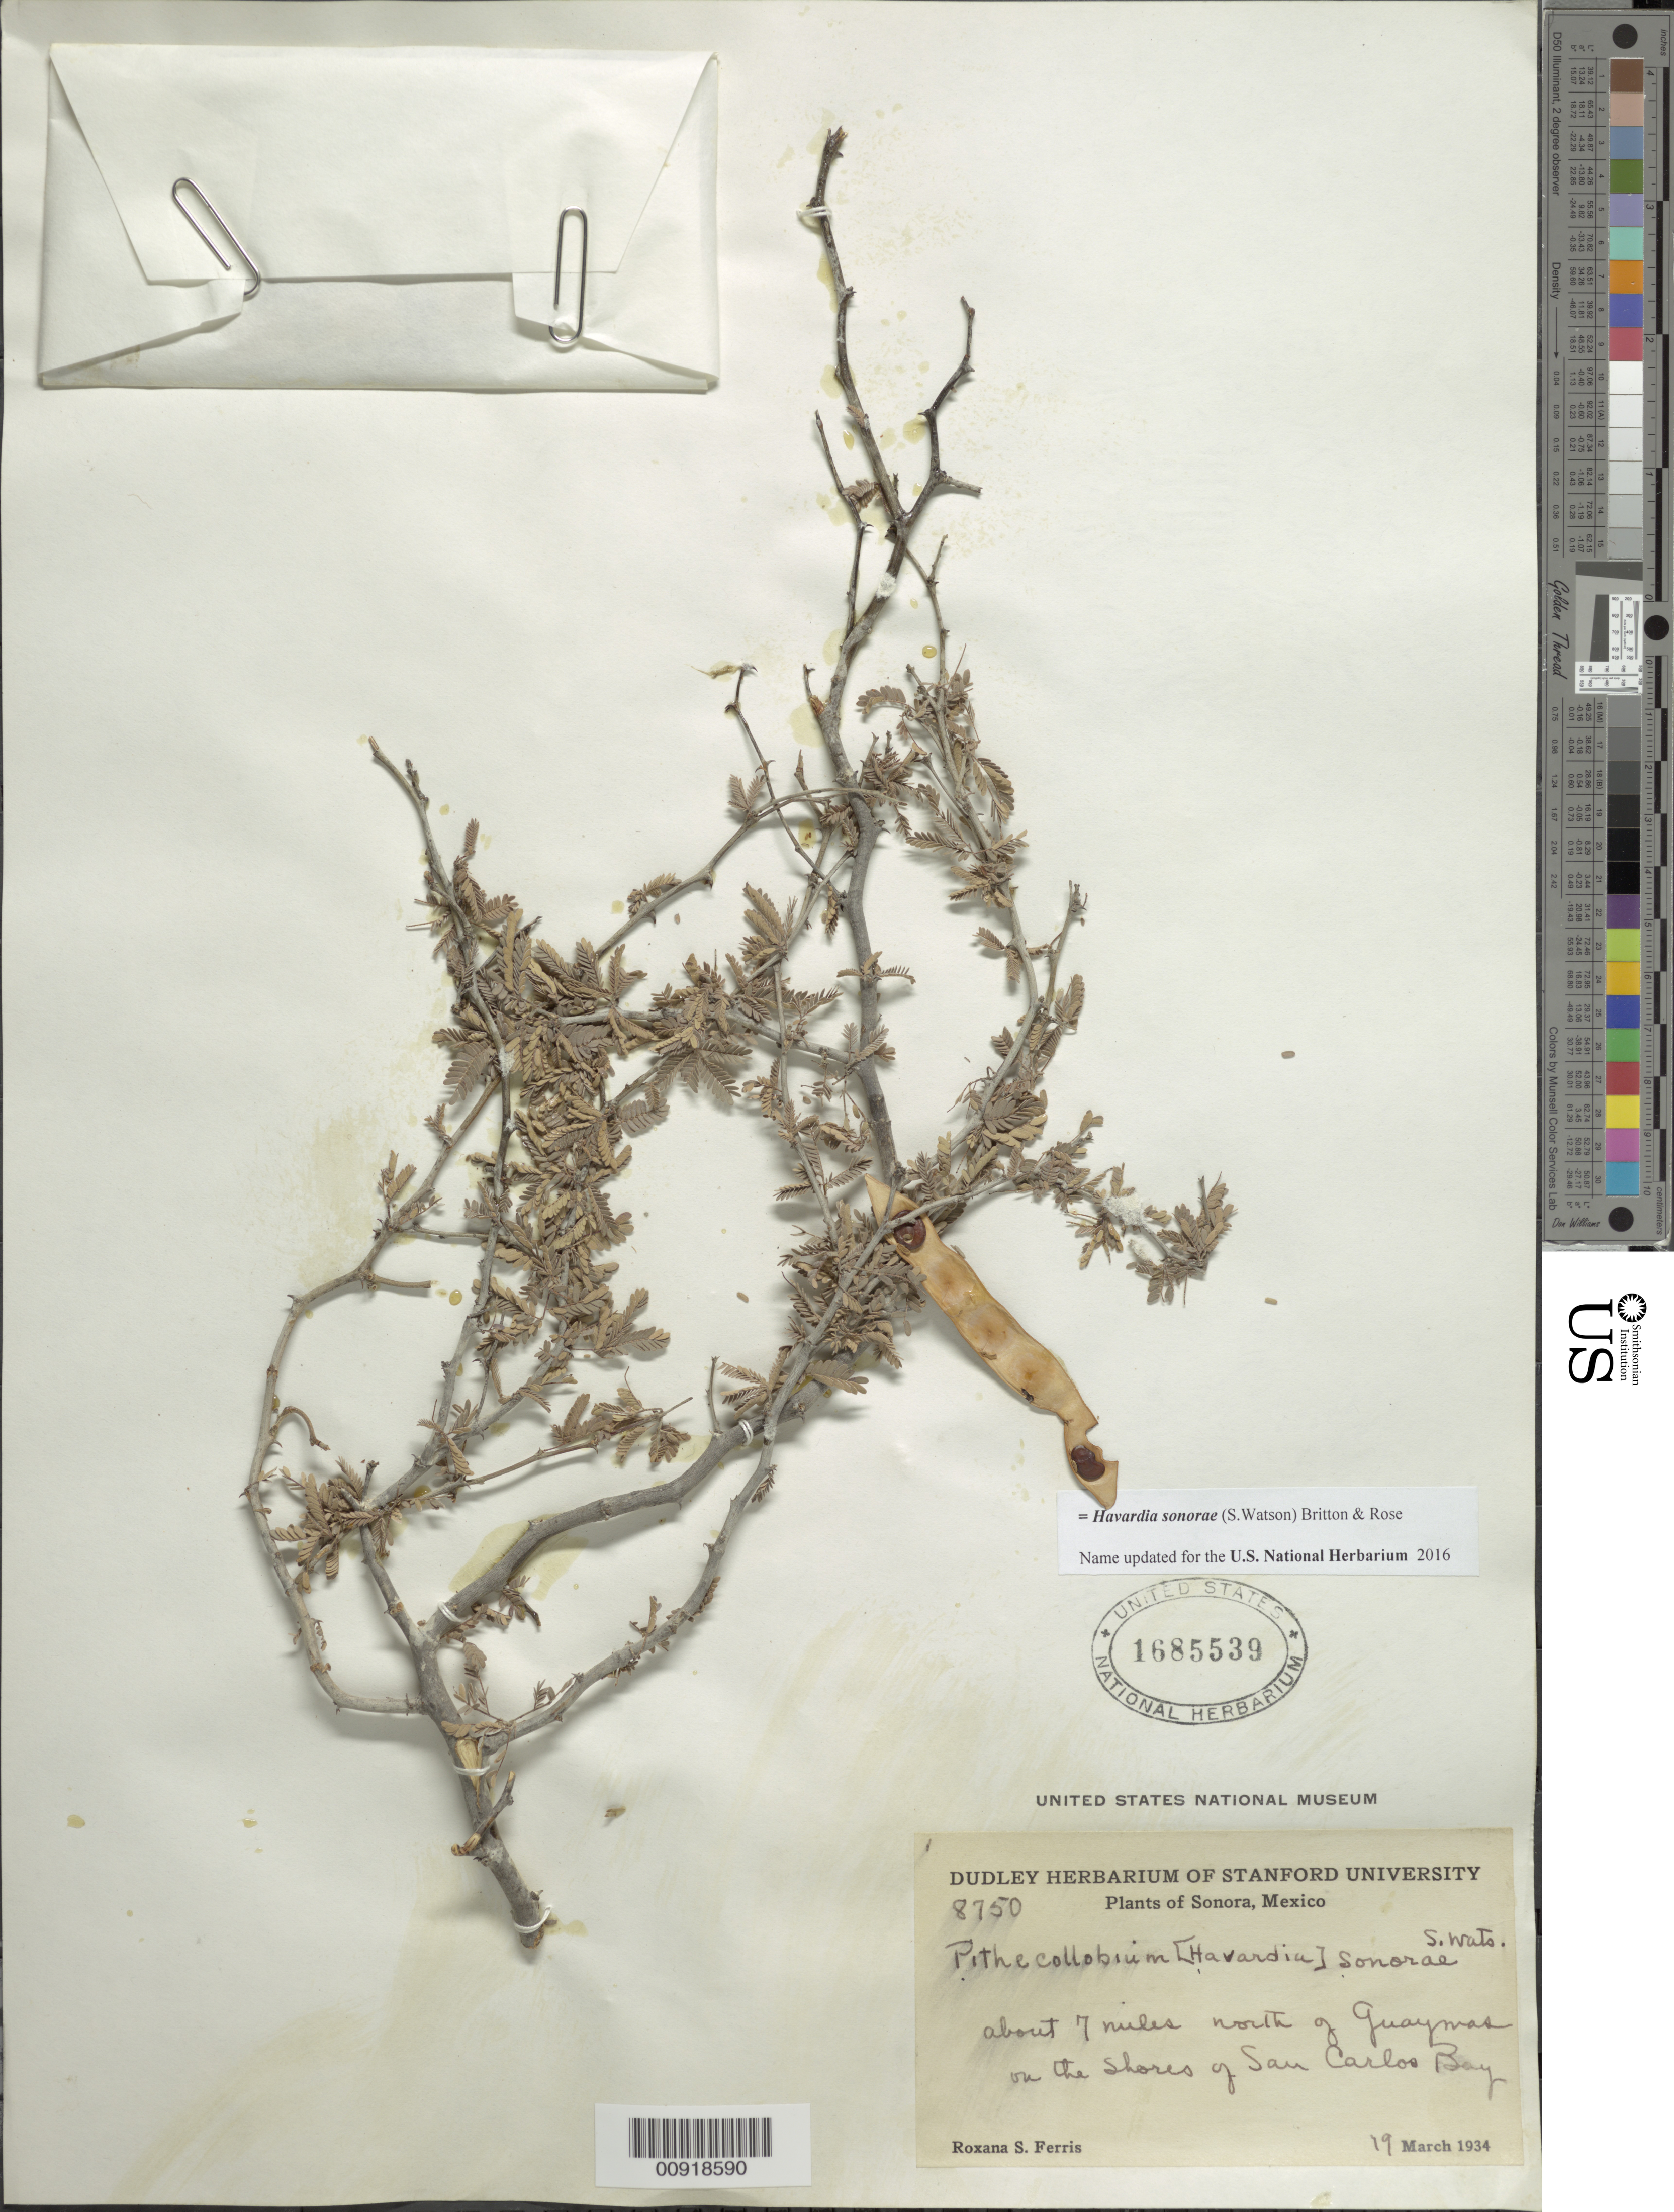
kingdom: Plantae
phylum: Tracheophyta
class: Magnoliopsida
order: Fabales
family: Fabaceae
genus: Havardia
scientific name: Havardia sonorae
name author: (S. Watson) Britton & Rose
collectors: R. S. Ferris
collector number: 8750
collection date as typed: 19 Mar 1934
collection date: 1934-03-19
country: Mexico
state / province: Sonora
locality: About 7 miles north of Guaymas on the shores of San Carlos Bay.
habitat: On the shores of Bay.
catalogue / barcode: US 1685539